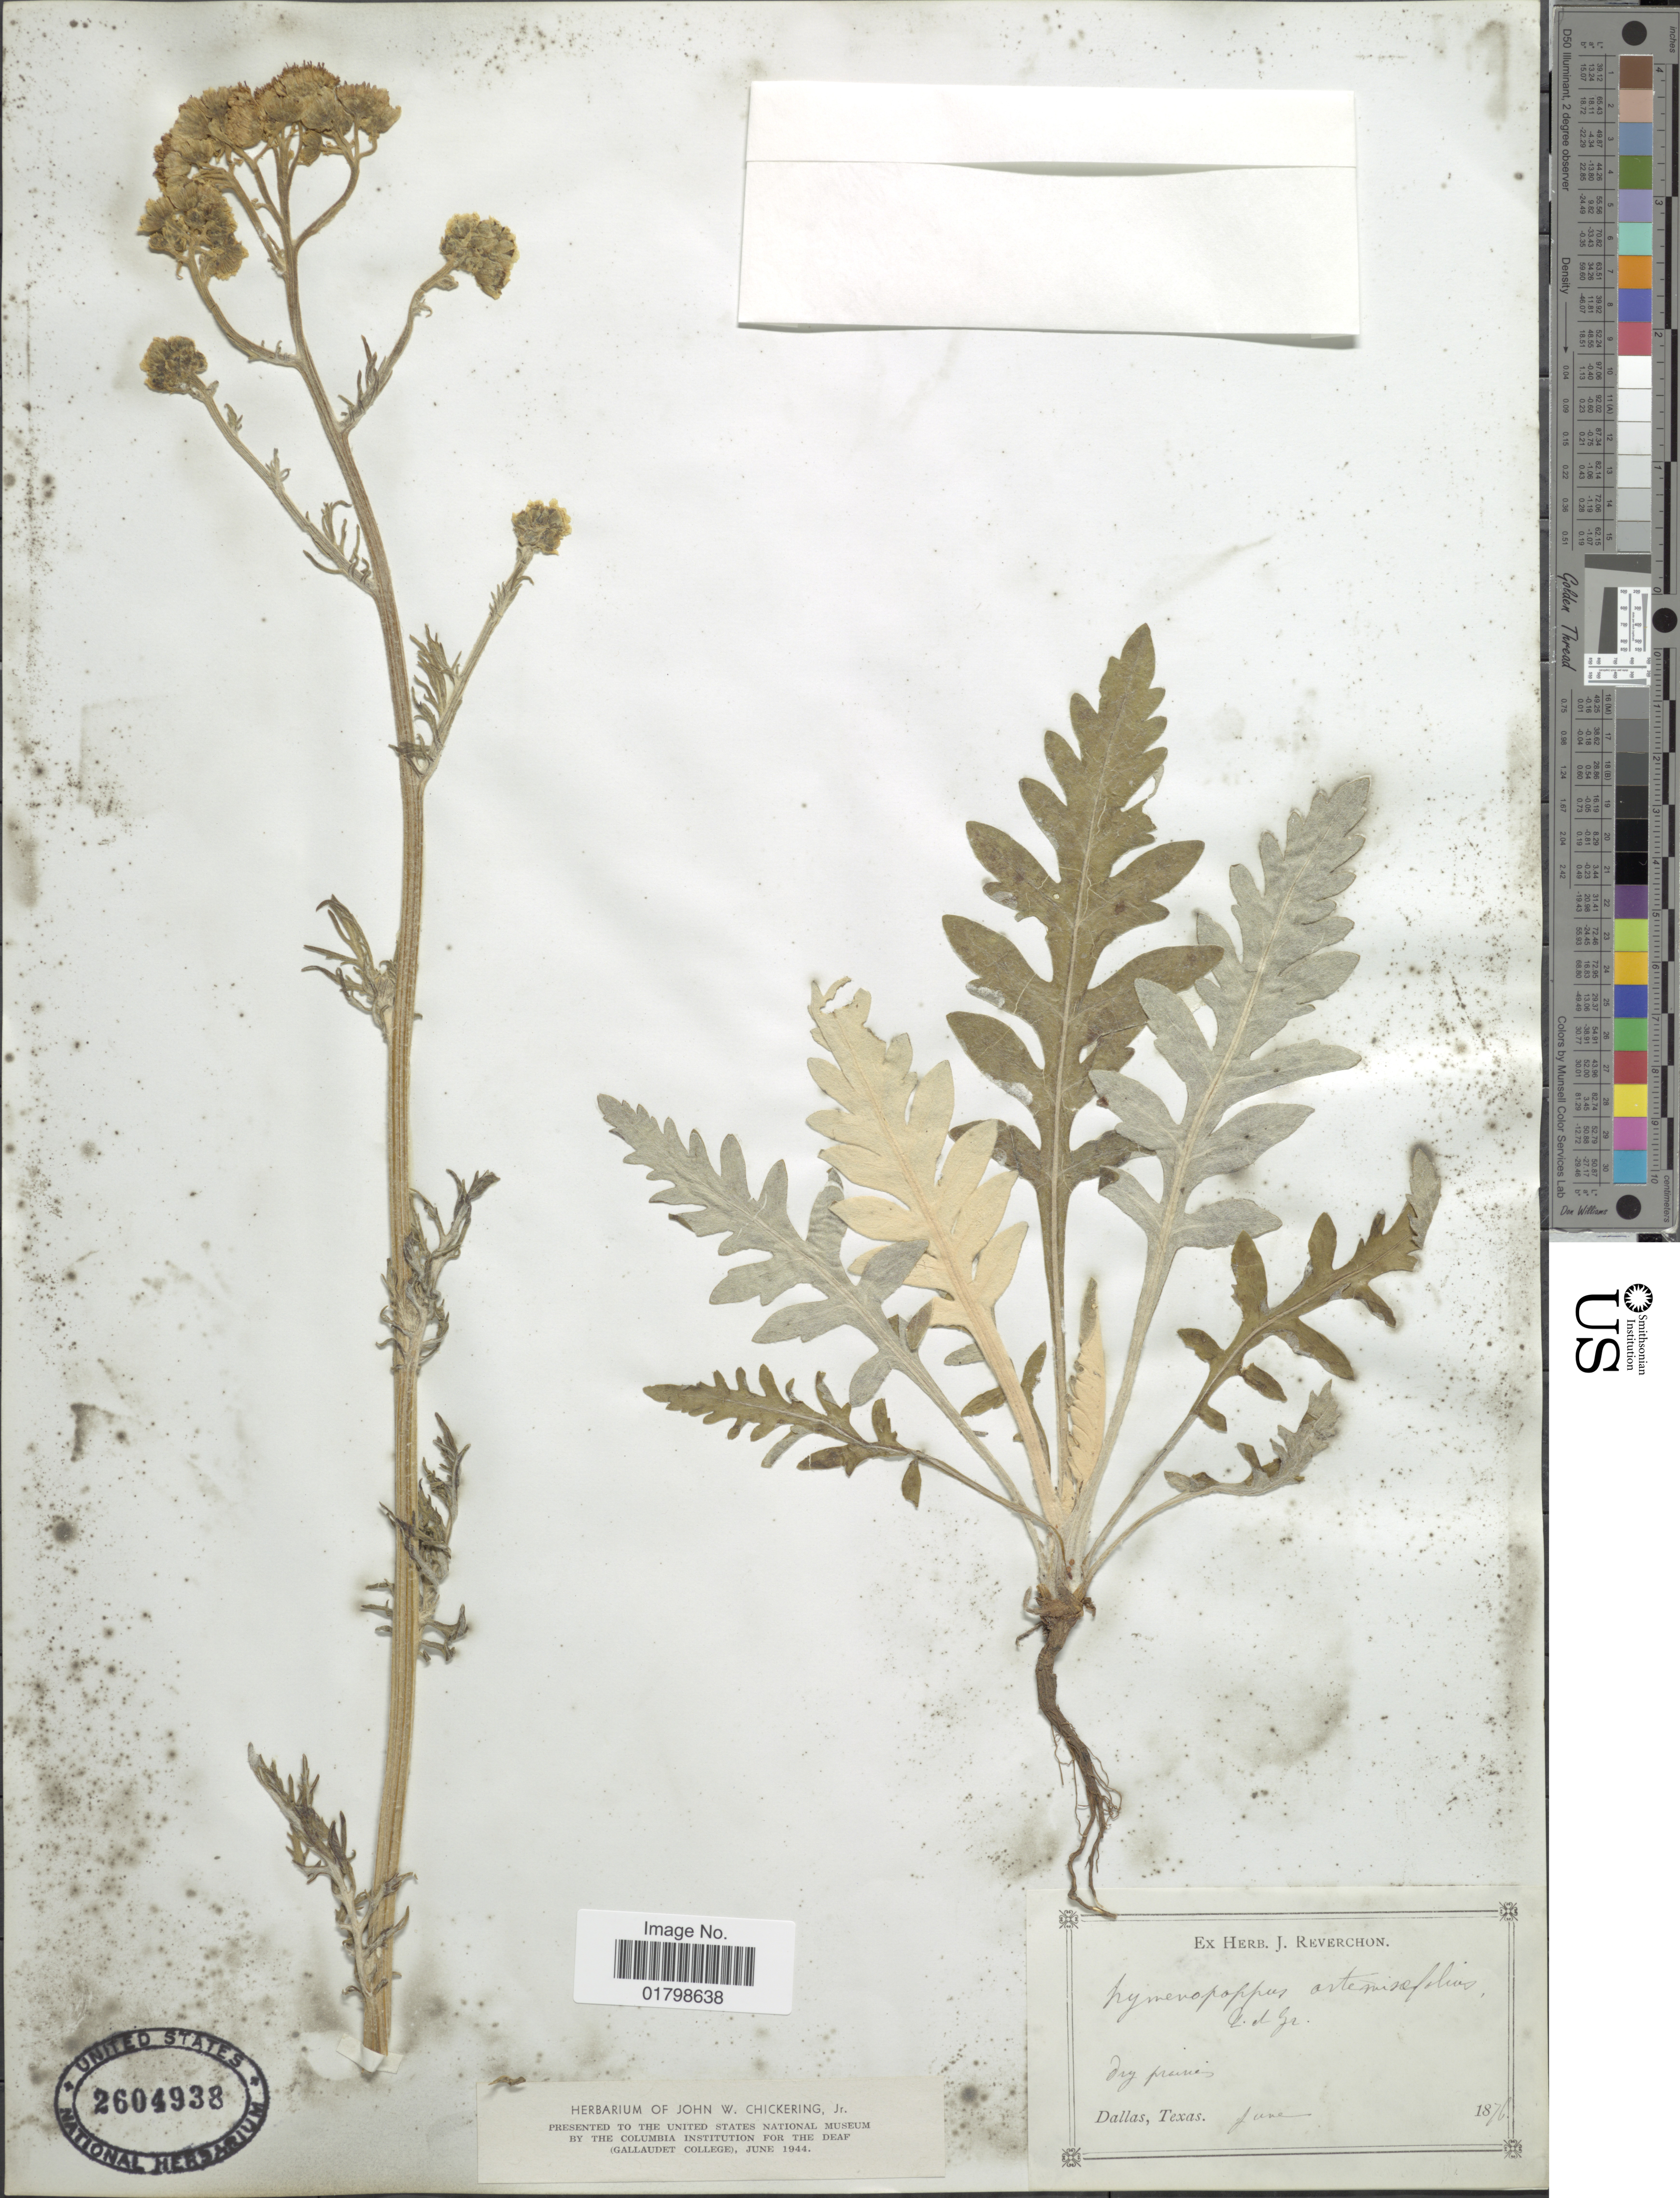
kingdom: Plantae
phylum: Tracheophyta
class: Magnoliopsida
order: Asterales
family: Asteraceae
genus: Hymenopappus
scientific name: Hymenopappus artemisiifolius var. artemisiifolius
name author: DC.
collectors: ex herb. J. Reverchon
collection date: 1876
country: United States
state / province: Texas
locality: Dallas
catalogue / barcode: US 2604938